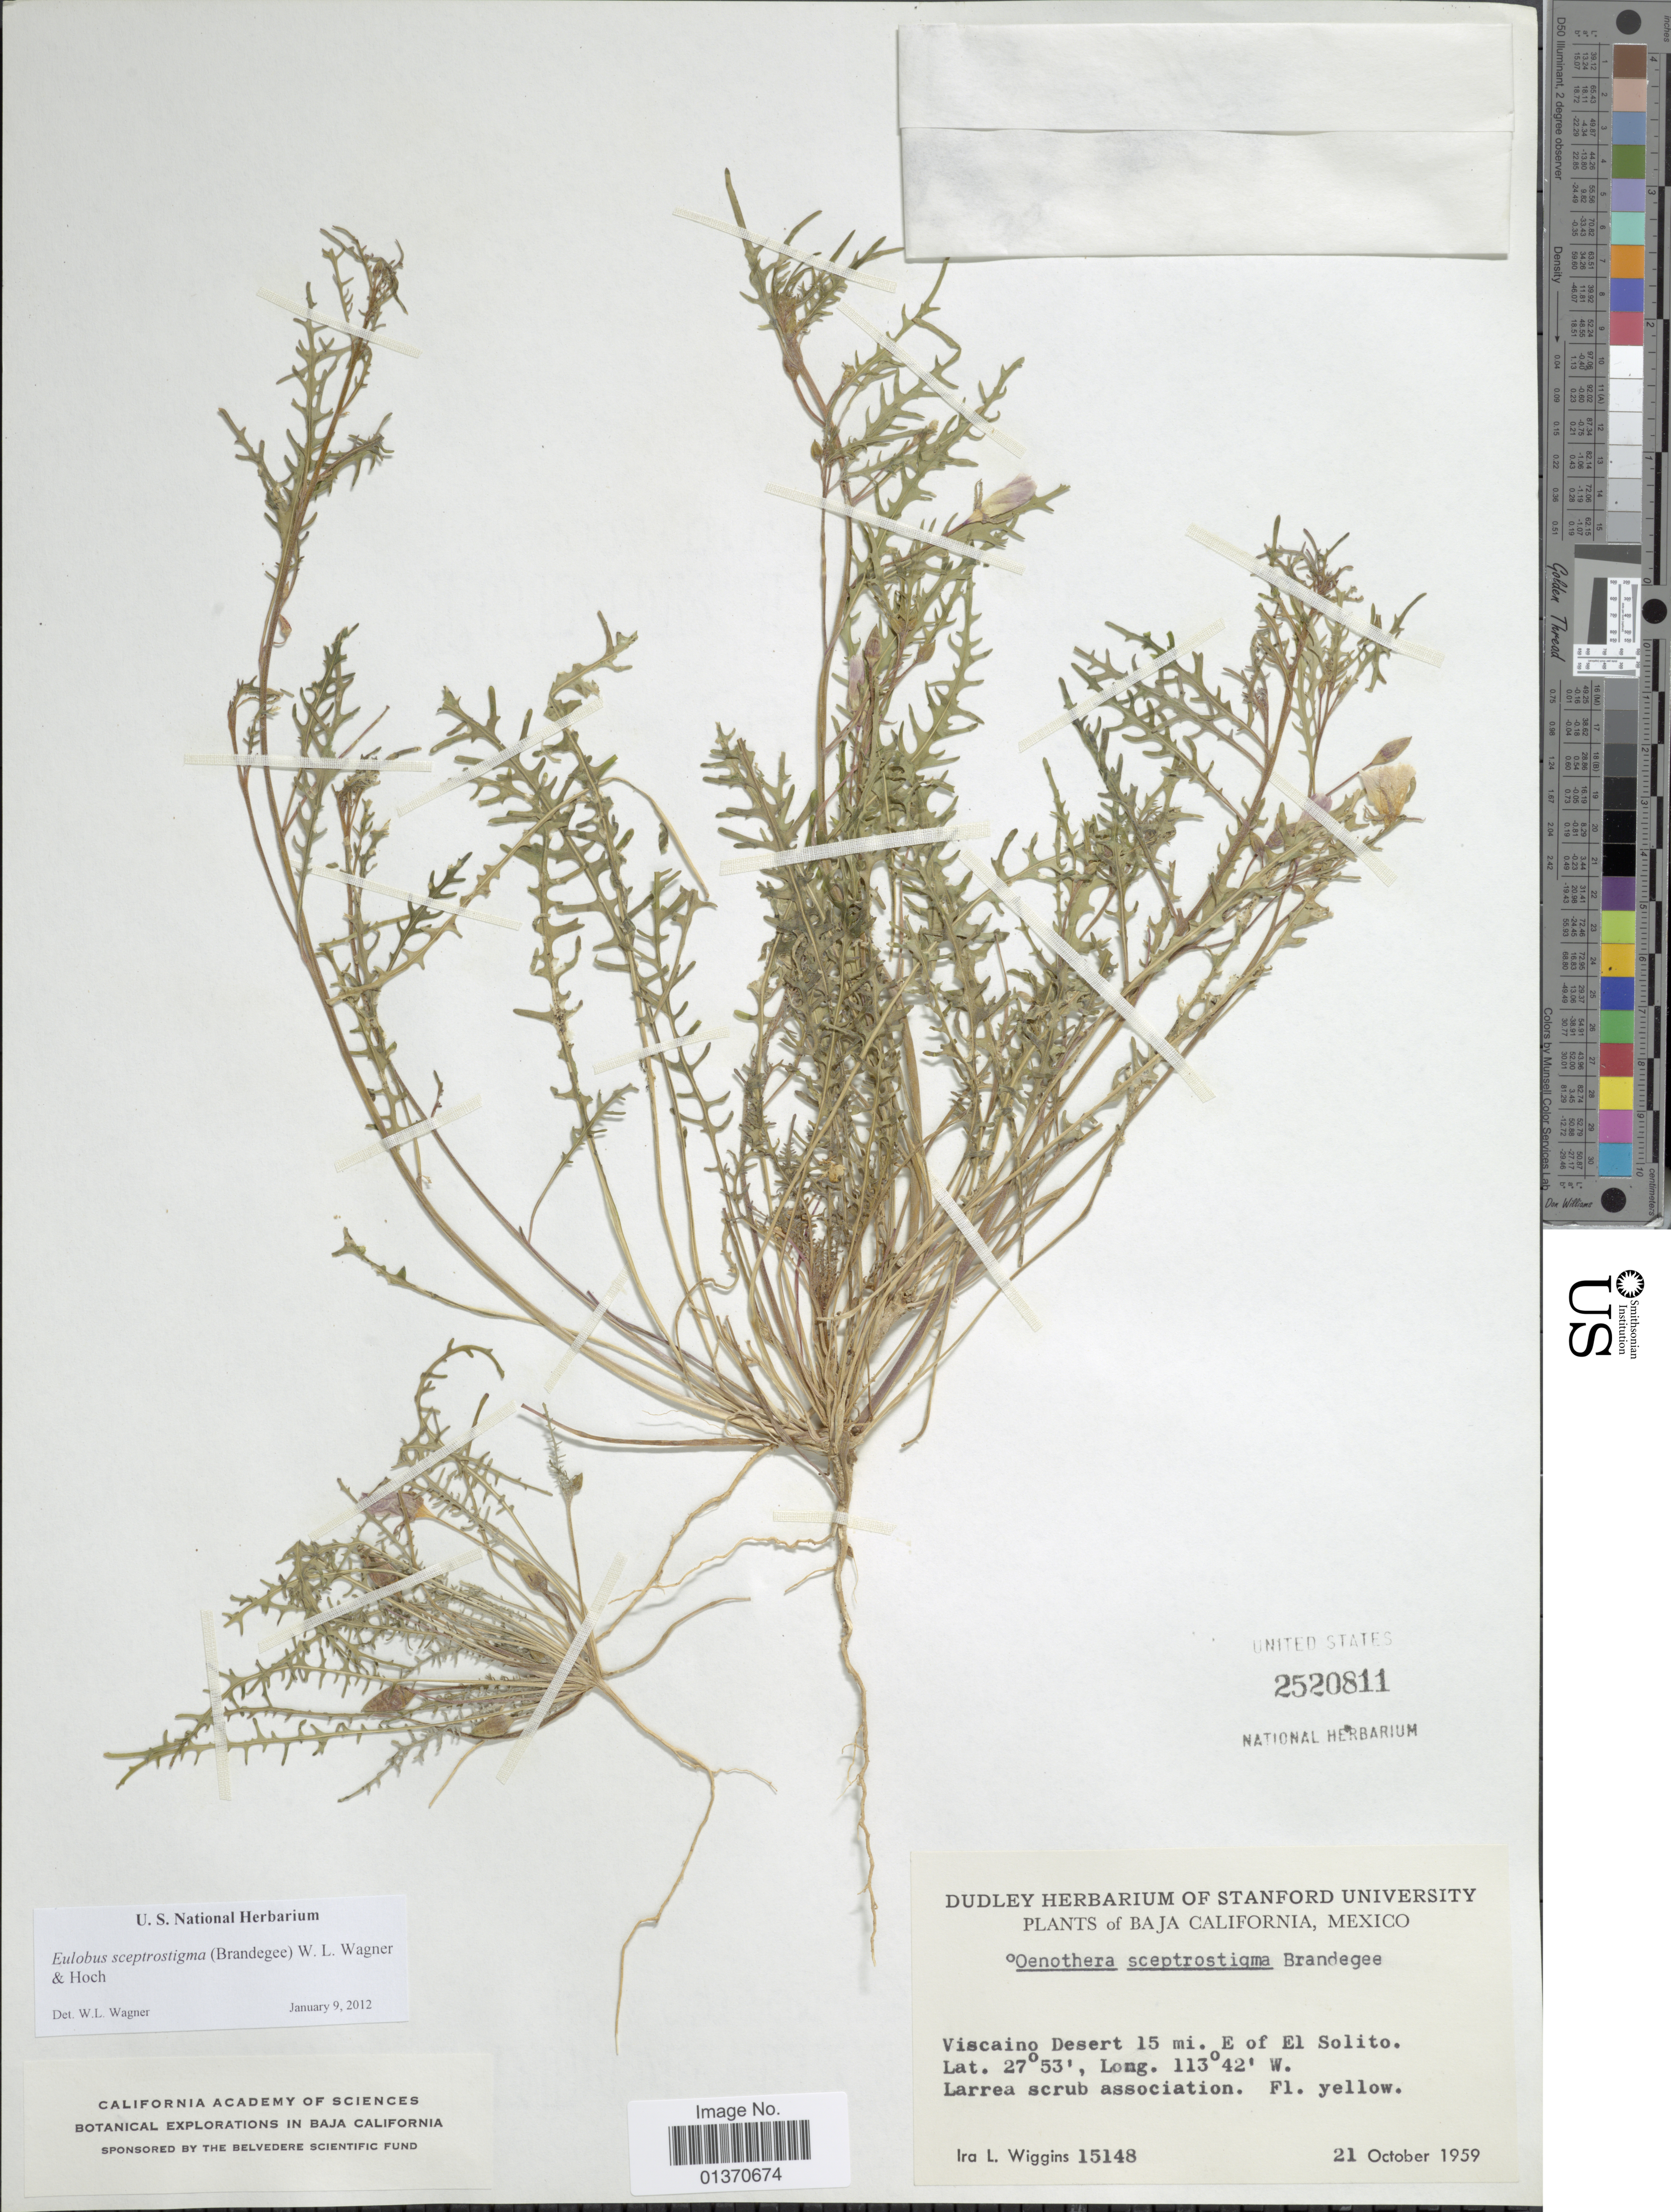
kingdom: Plantae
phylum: Tracheophyta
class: Magnoliopsida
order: Myrtales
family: Onagraceae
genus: Eulobus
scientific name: Eulobus sceptrostigma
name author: (Brandegee) W.L. Wagner & Hoch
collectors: I. L. Wiggins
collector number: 15148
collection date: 1959-10-21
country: Mexico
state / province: Baja California Sur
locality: Viscaino Desert 15 mi. E of El Solito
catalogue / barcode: US 2520811